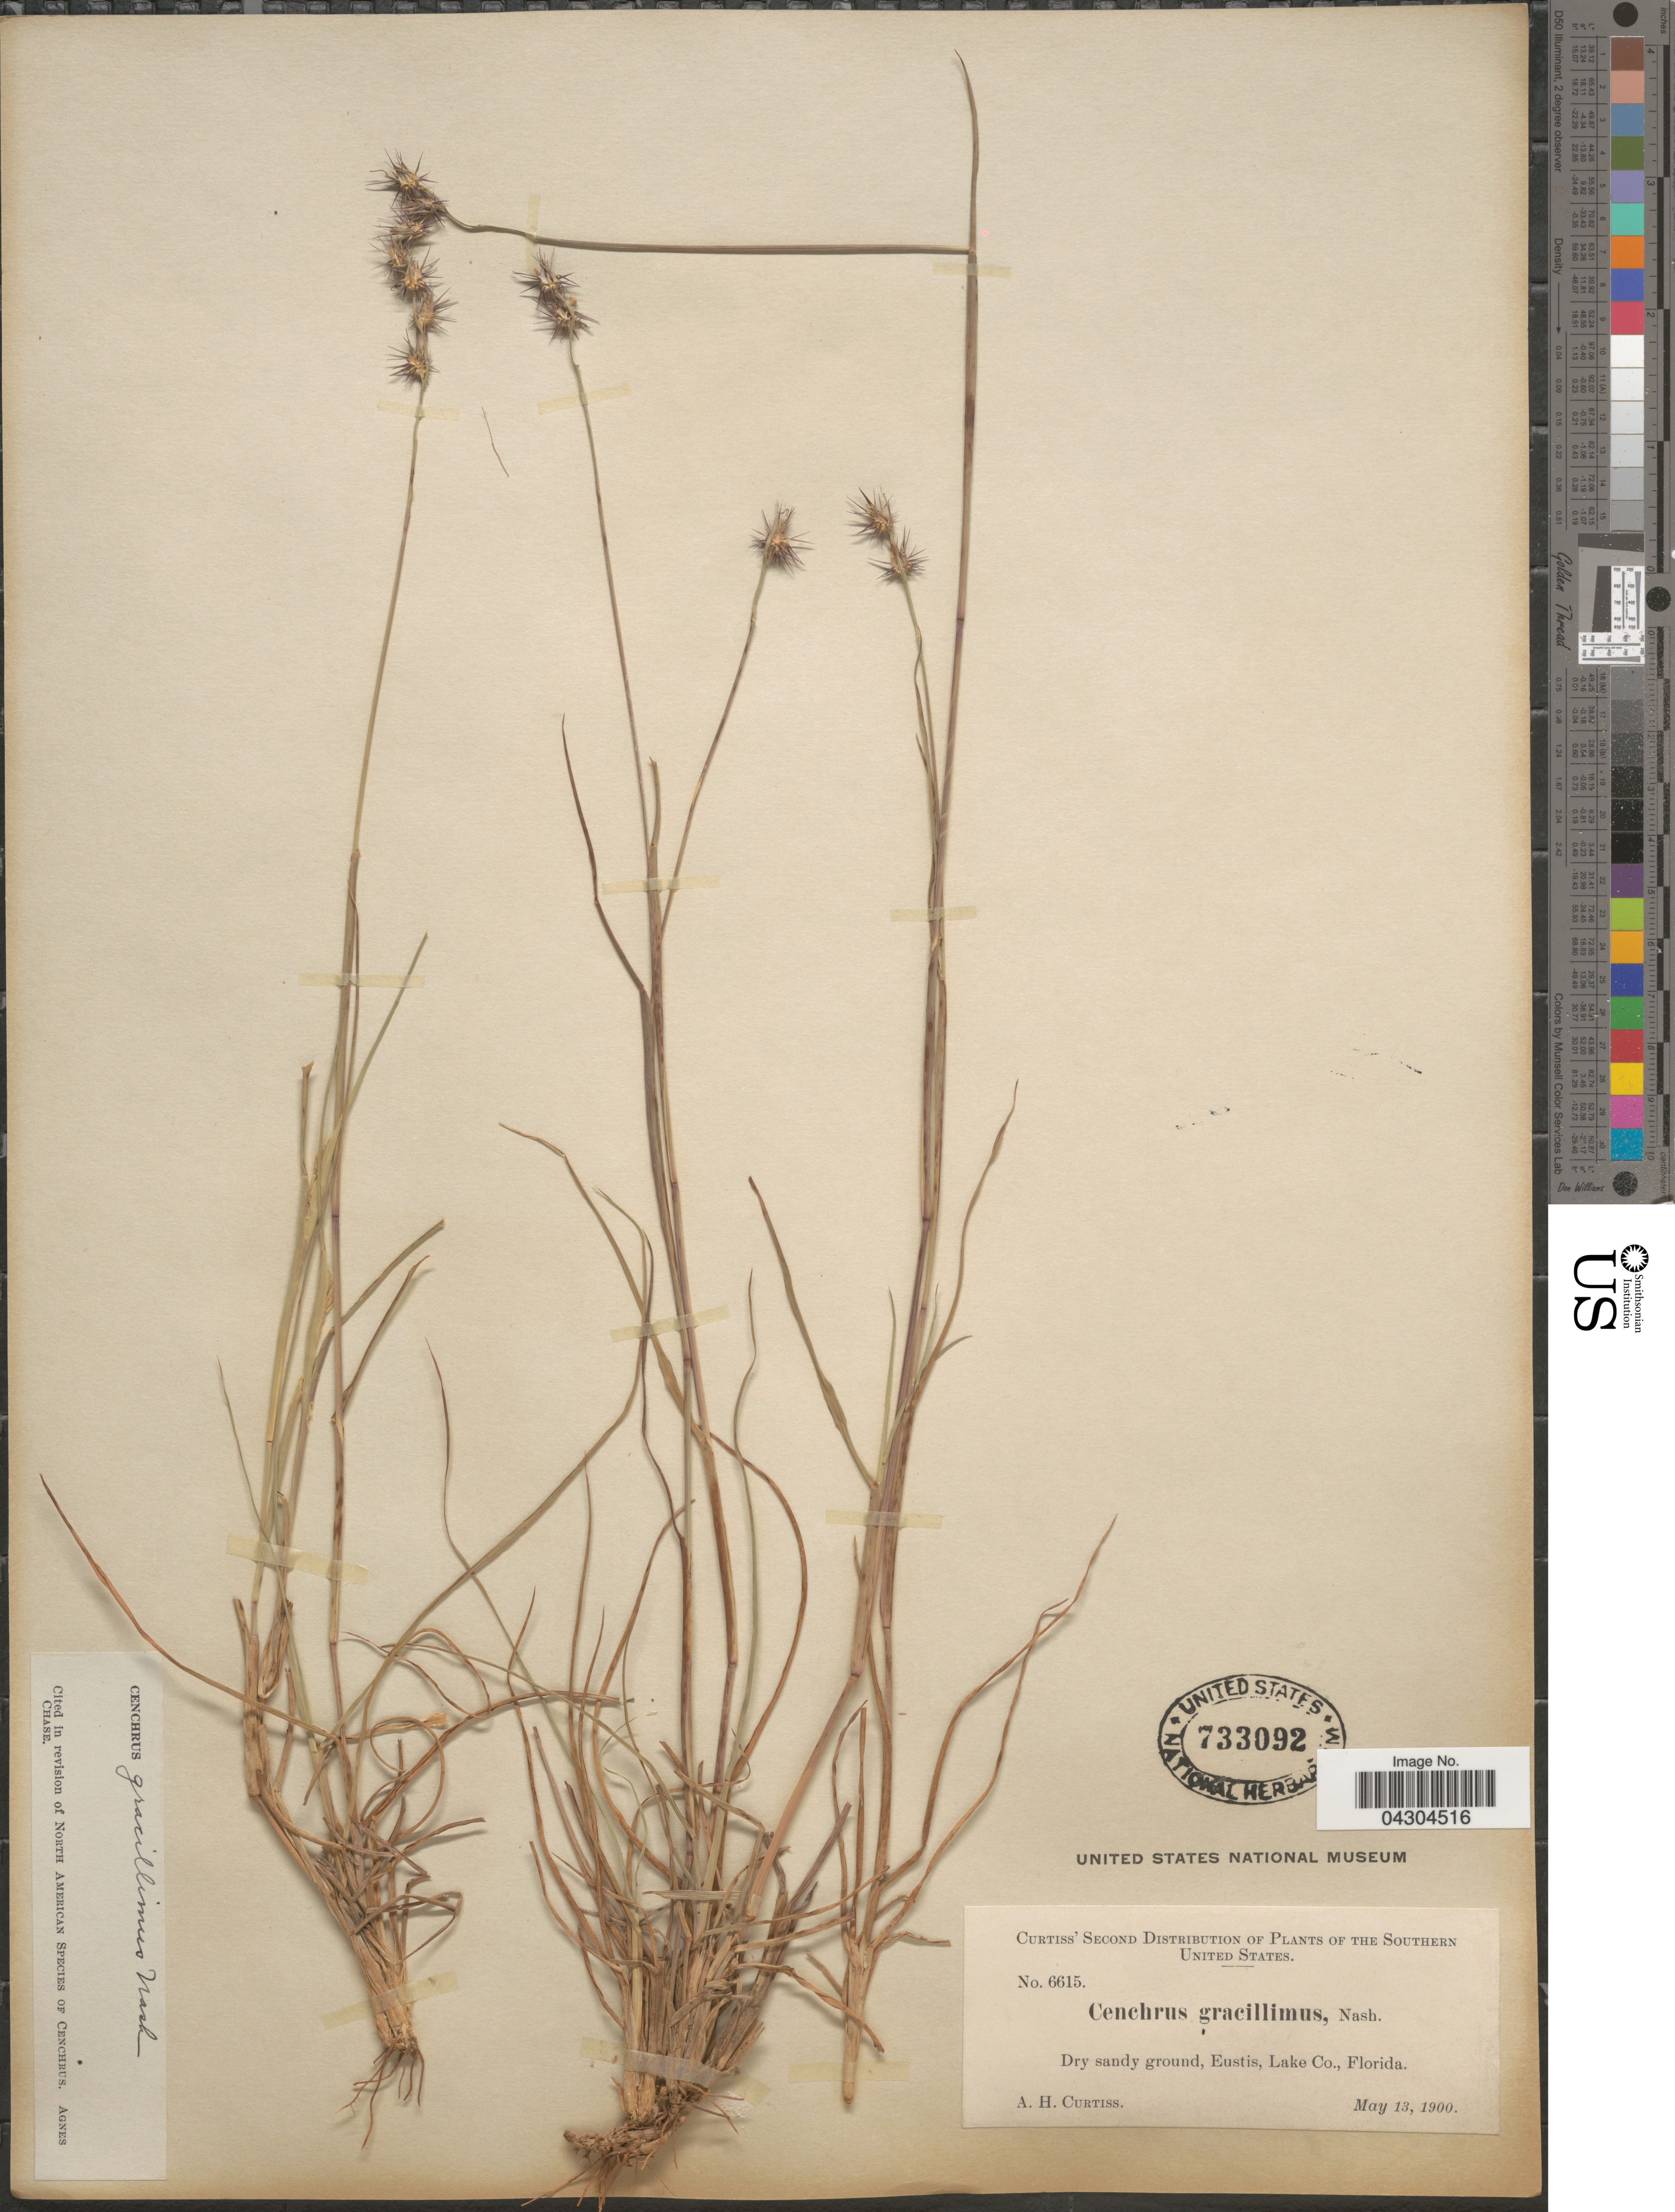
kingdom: Plantae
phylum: Tracheophyta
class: Liliopsida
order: Poales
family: Poaceae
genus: Cenchrus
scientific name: Cenchrus gracillimus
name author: Nash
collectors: A. H. Curtiss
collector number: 6615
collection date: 1900-05-13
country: United States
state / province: Florida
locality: The Southern United States. Dry sandy ground, Eustis, Lake Co.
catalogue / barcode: US 733092